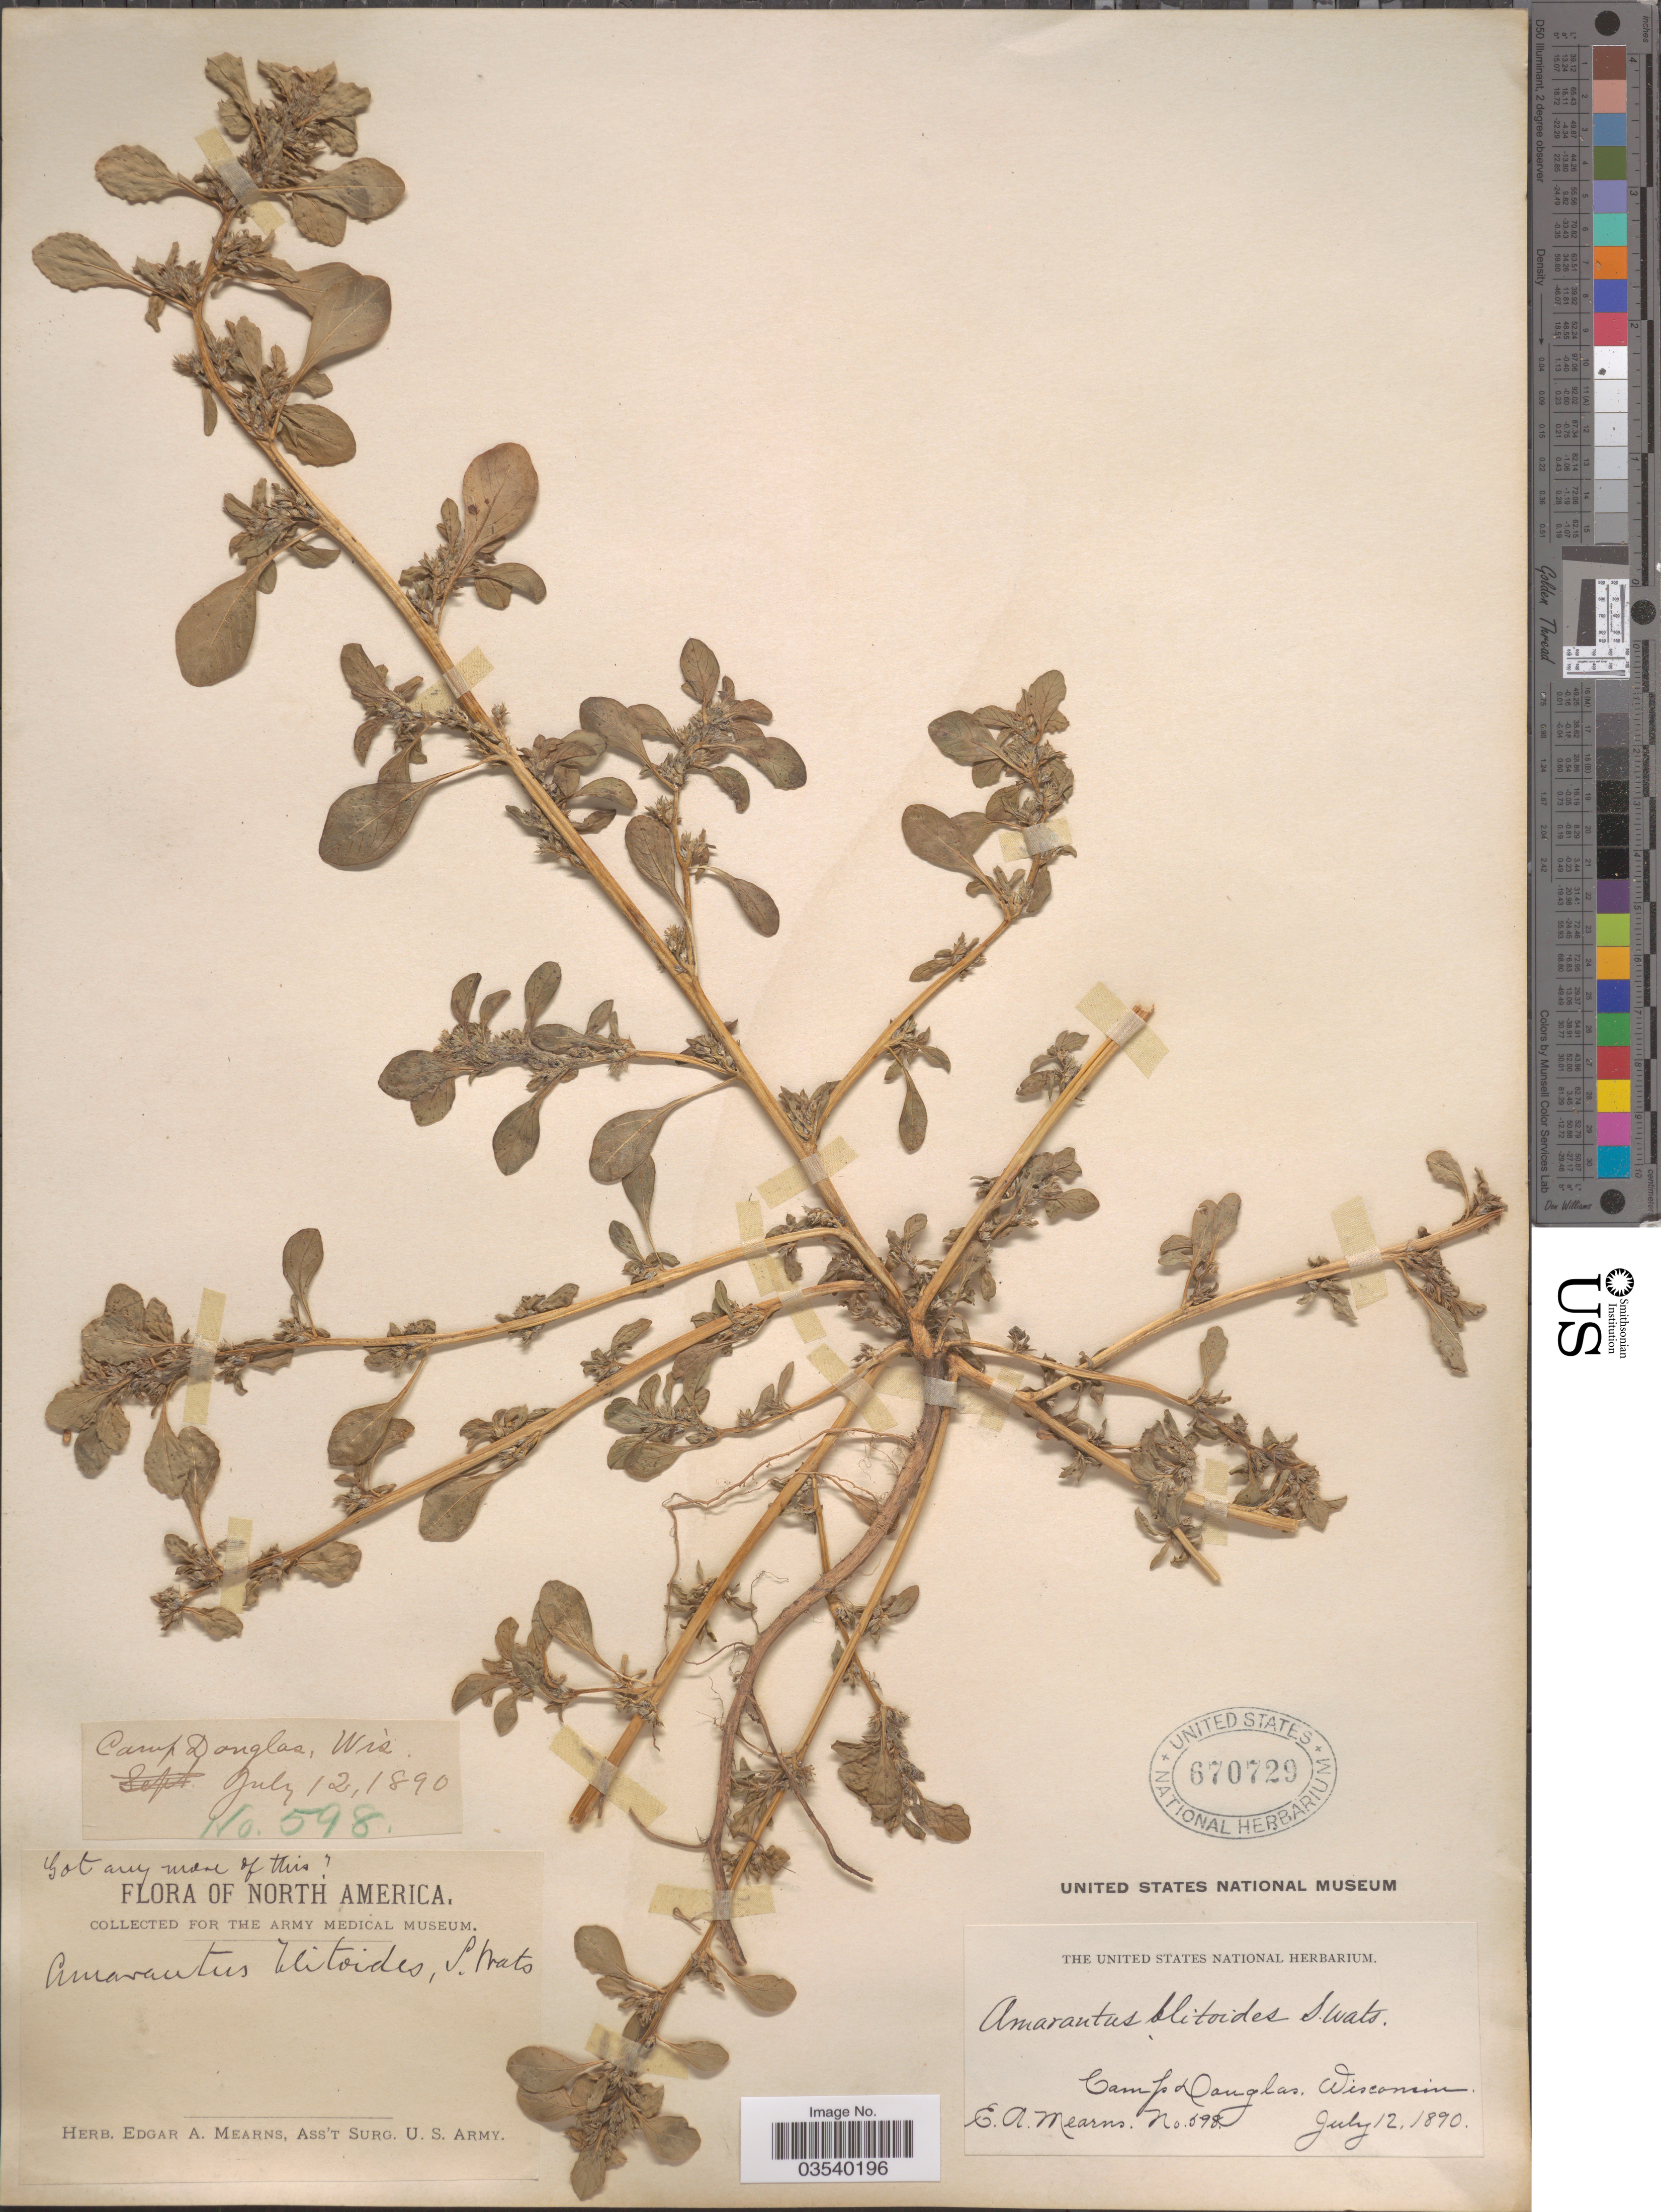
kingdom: Plantae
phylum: Tracheophyta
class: Magnoliopsida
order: Caryophyllales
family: Amaranthaceae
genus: Amaranthus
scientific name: Amaranthus blitoides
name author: S. Watson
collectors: E. A. Mearns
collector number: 598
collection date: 1890-07-12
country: United States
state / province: Wisconsin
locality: Camp Douglas.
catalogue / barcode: US 670729